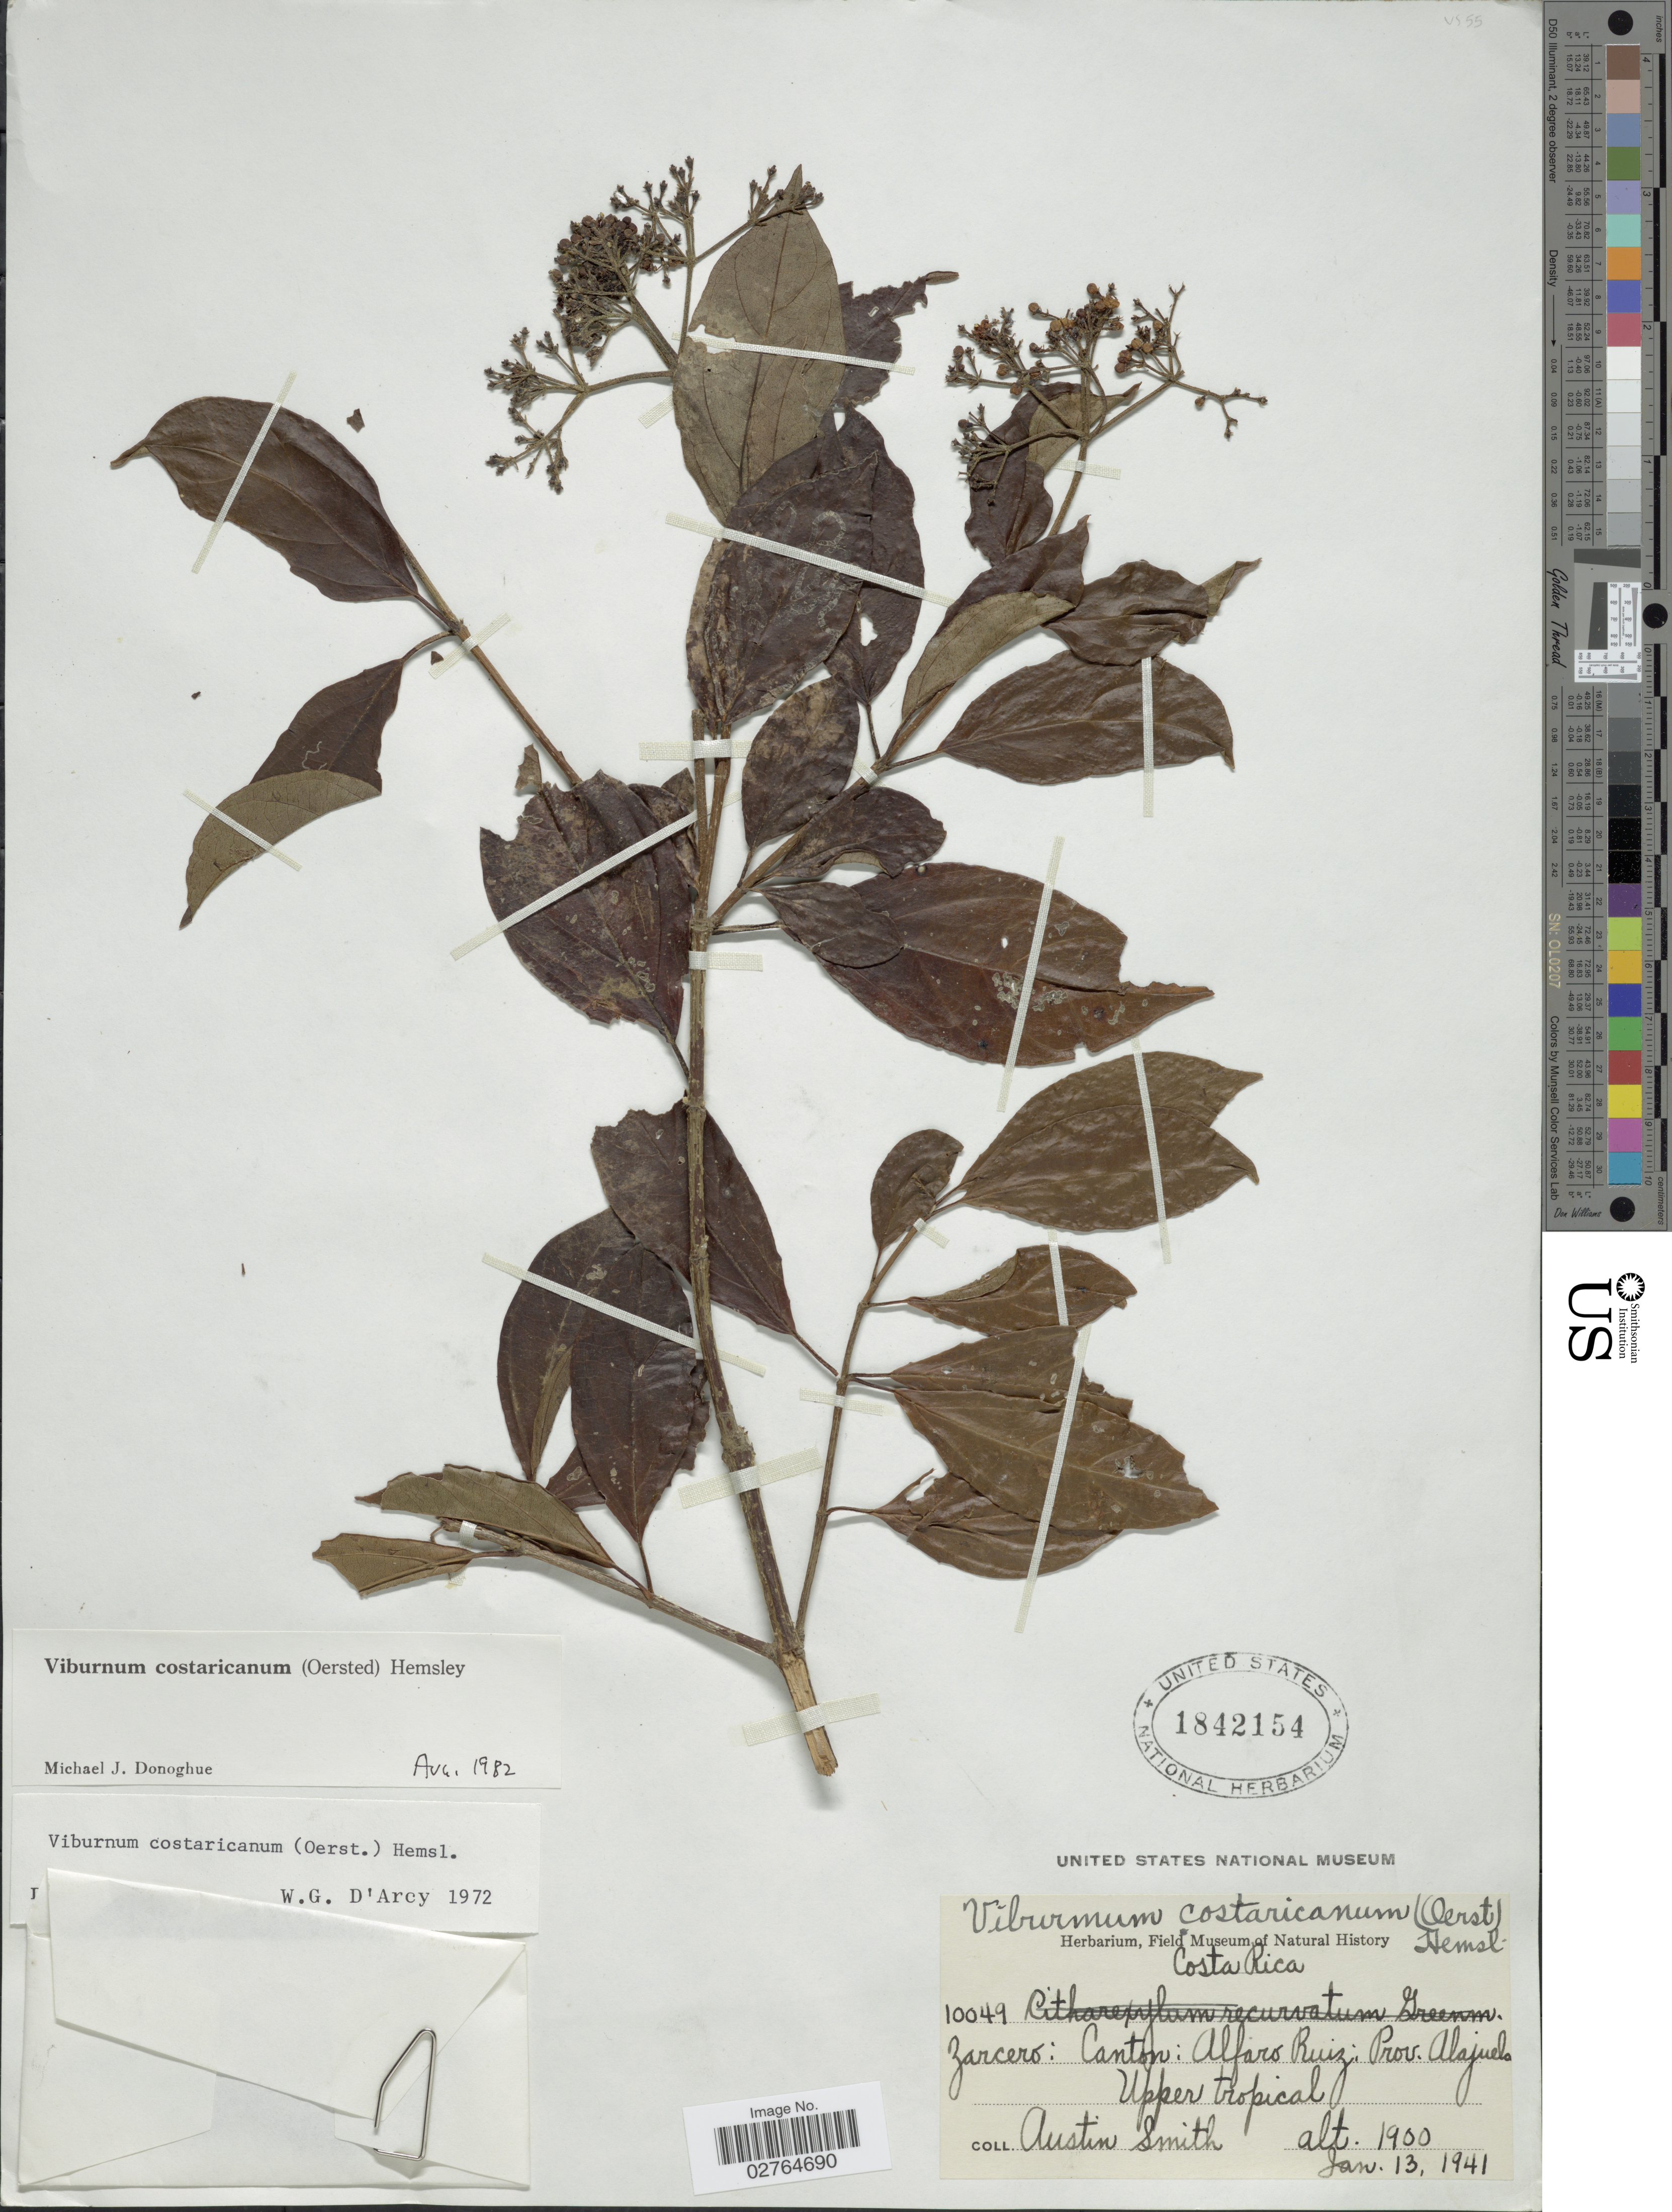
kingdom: Plantae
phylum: Tracheophyta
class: Magnoliopsida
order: Dipsacales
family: Viburnaceae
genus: Viburnum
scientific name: Viburnum costaricanum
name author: (Oerst.) Hemsl.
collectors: Aust P. Smith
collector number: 10049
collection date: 1941-01-13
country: Costa Rica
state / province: Alajuela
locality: Zarcero: Canton: Alfaro Ruiz: Prov. Alajuela. Upper tropical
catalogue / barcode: US 1842154